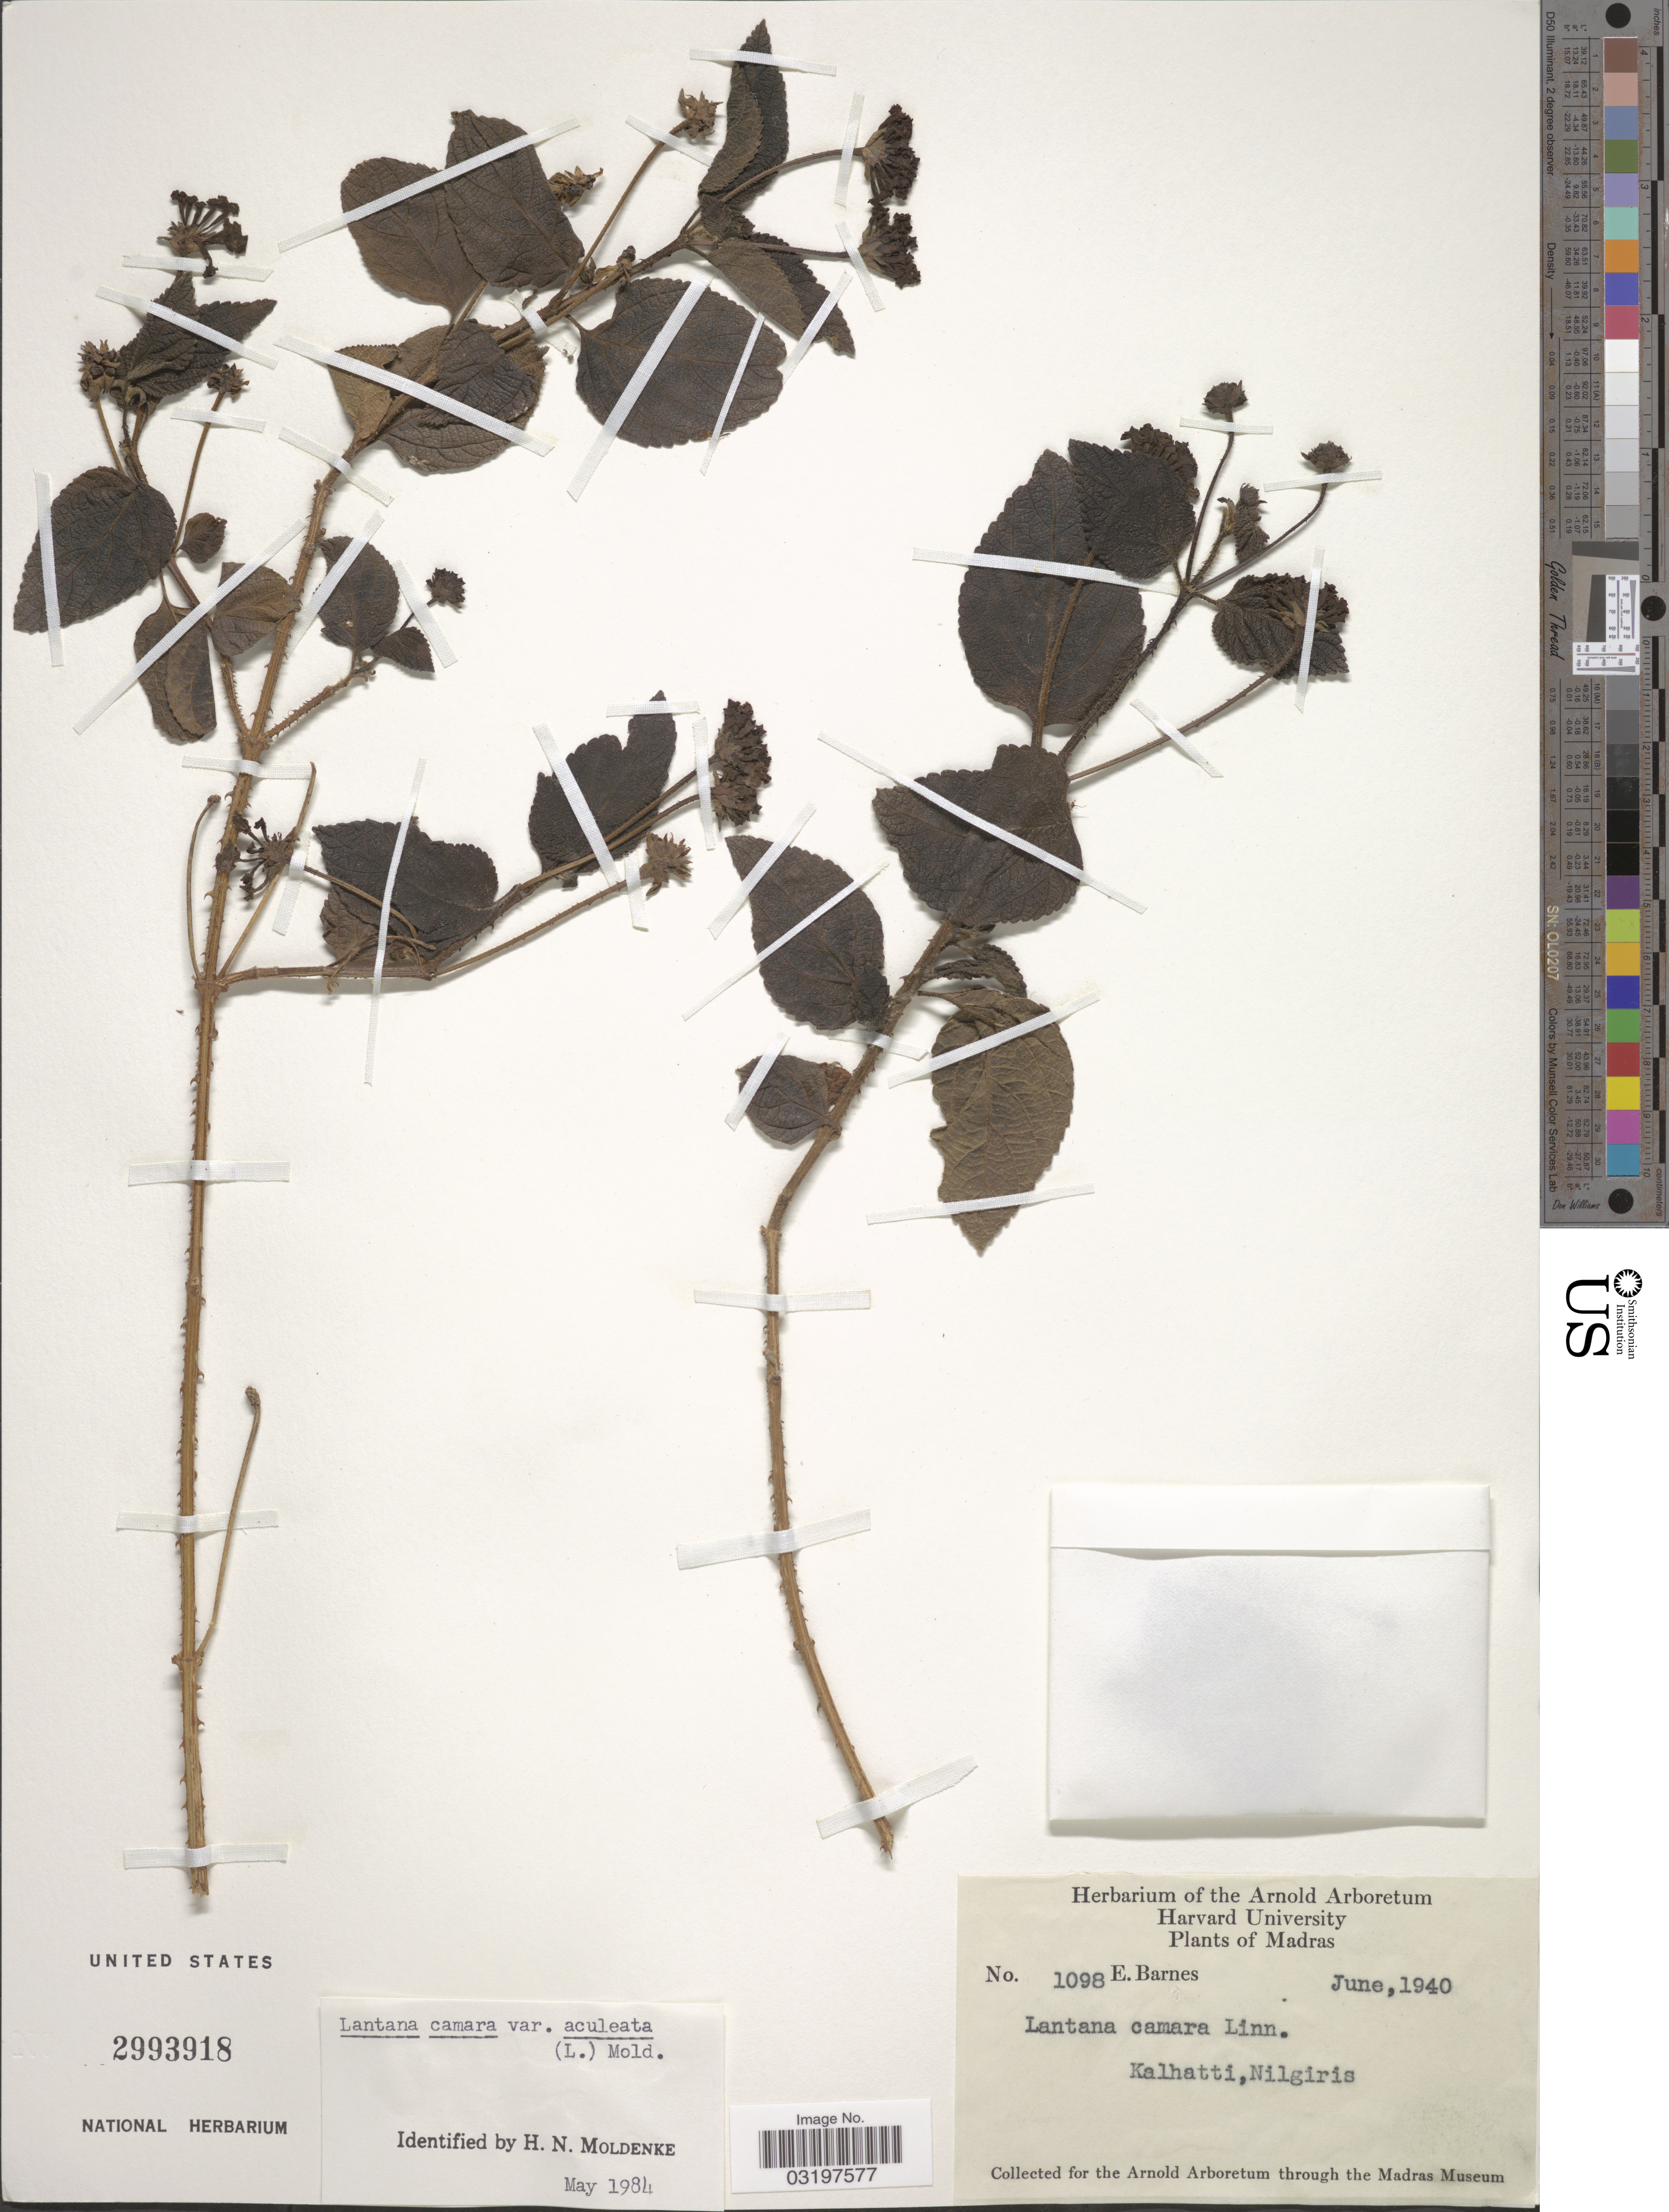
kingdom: Plantae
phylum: Tracheophyta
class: Magnoliopsida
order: Lamiales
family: Verbenaceae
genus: Lantana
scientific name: Lantana camara var. aculeata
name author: (L.) Moldenke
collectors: E. Barnes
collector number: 1098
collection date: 1940-06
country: India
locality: Madras. Kalhatti, Nilgiris.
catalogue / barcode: US 2993918